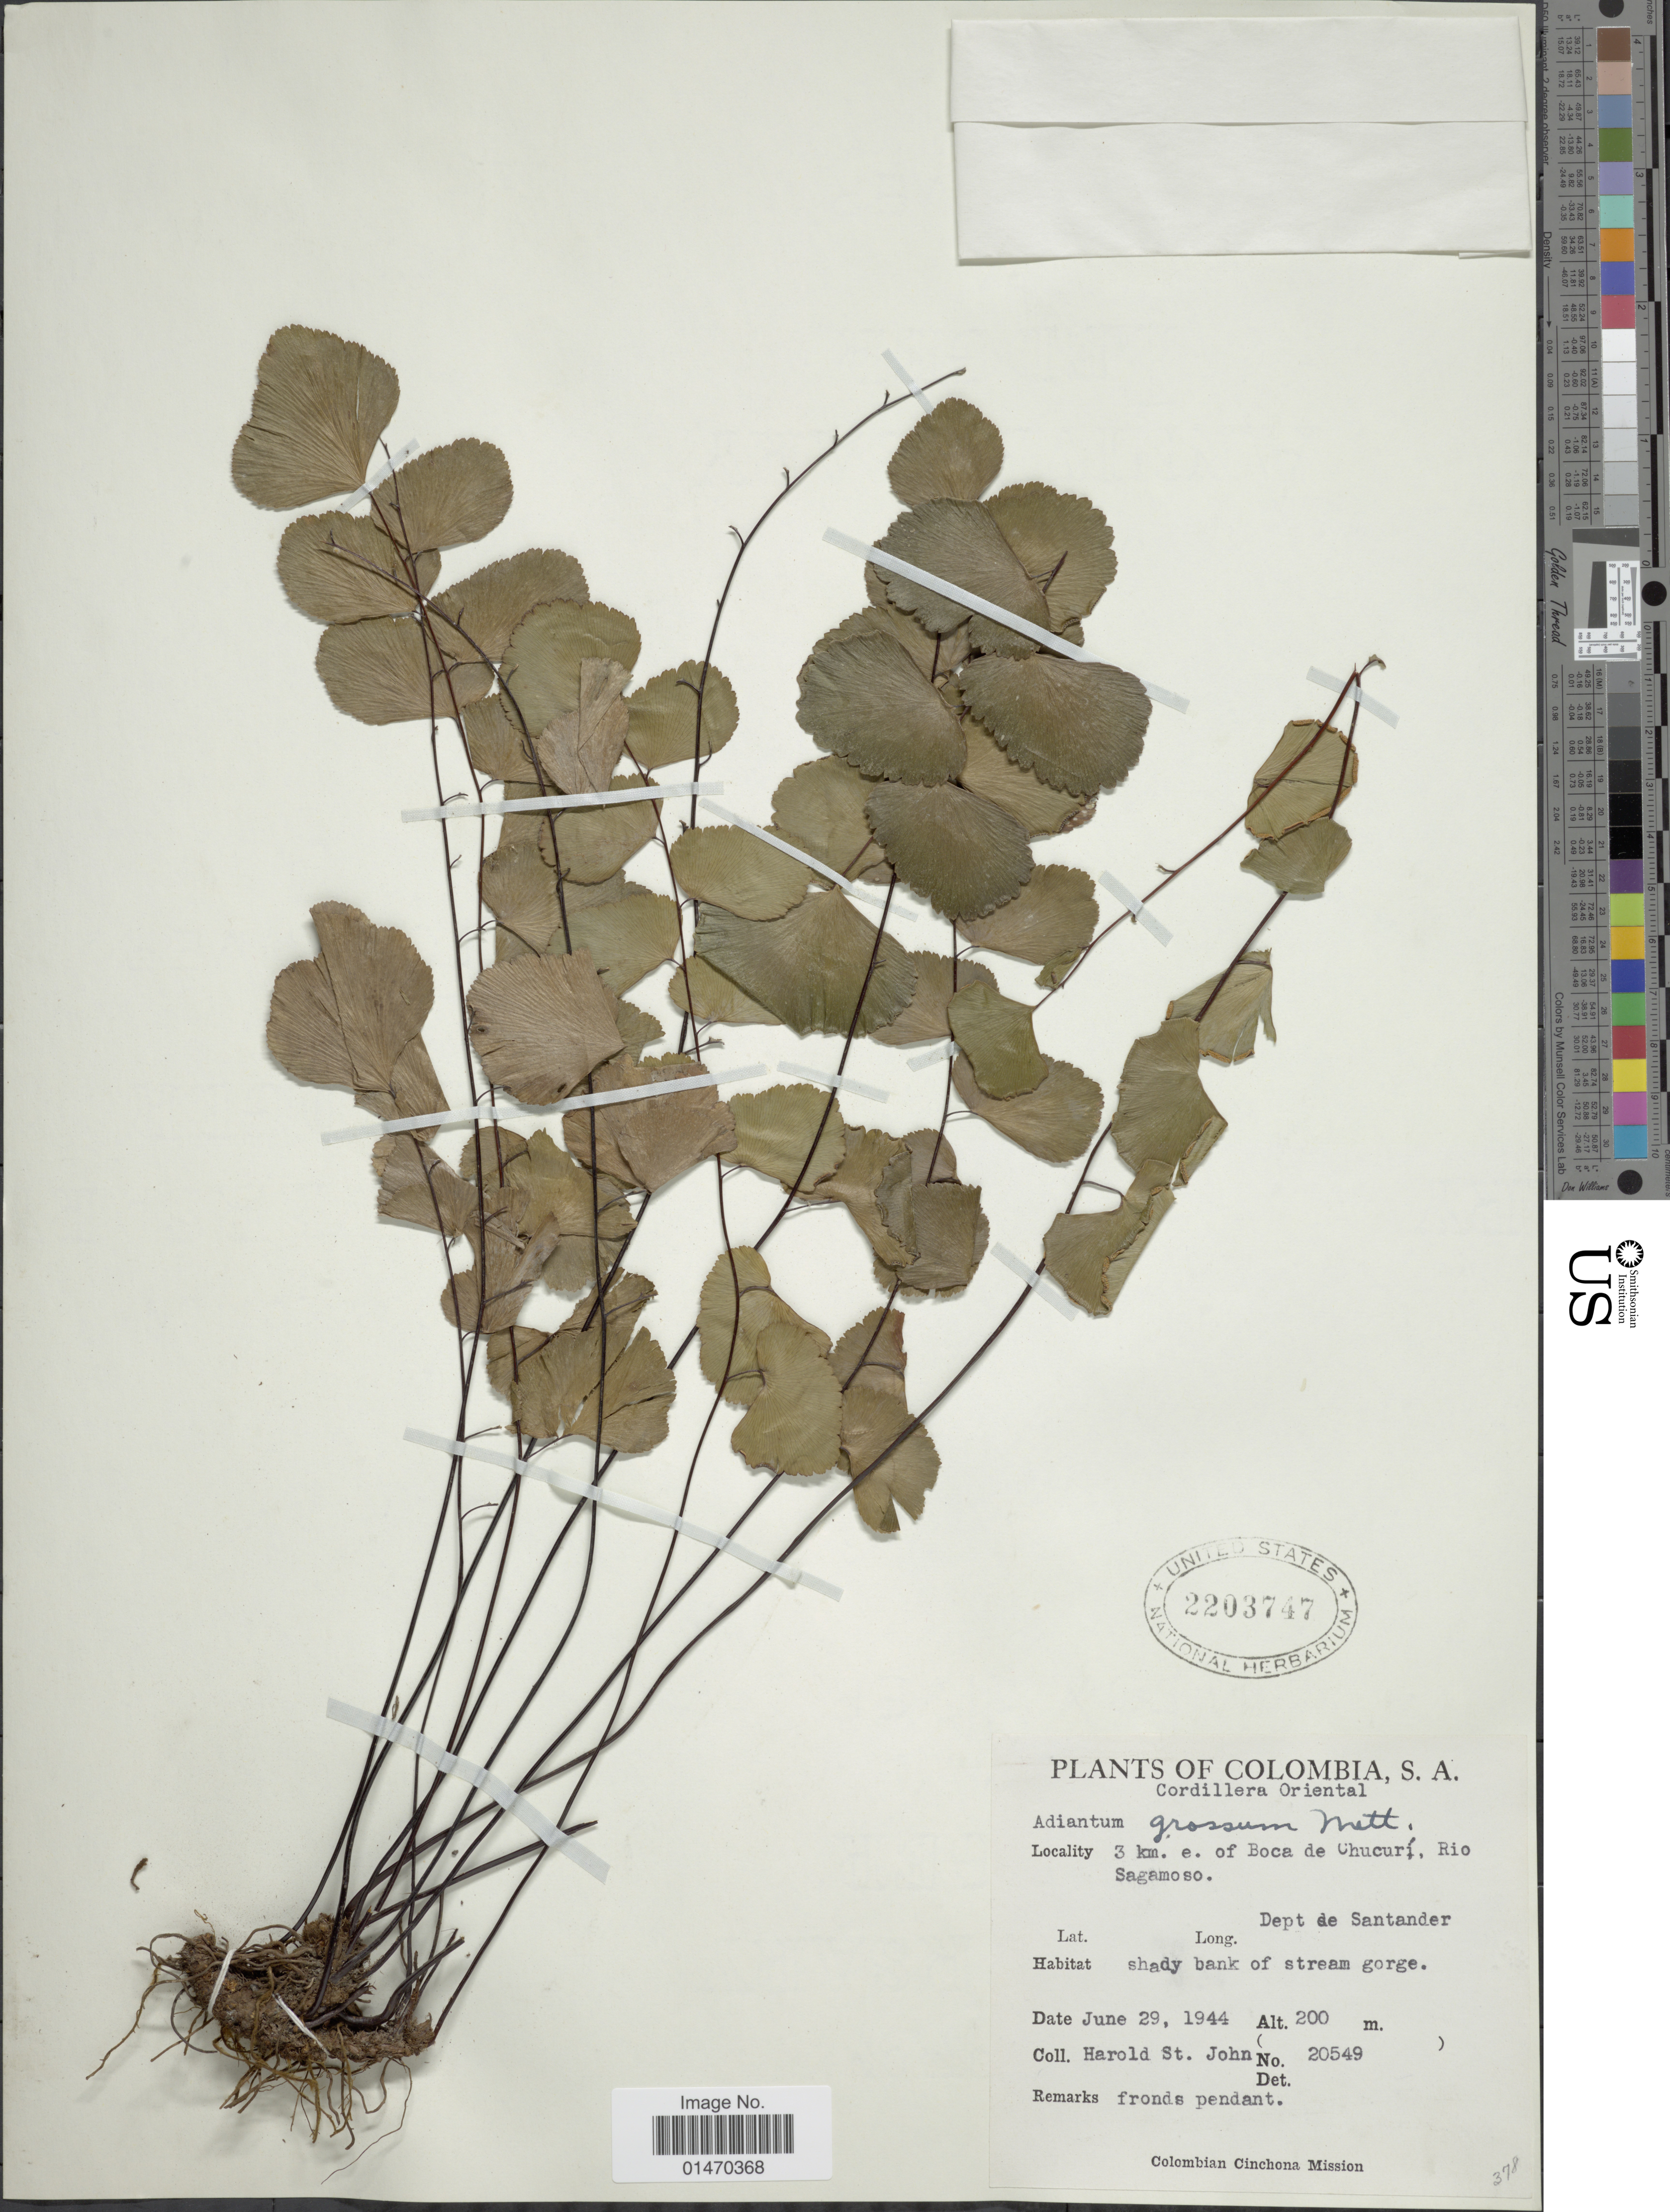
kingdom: Plantae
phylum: Tracheophyta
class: Polypodiopsida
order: Polypodiales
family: Pteridaceae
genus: Adiantum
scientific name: Adiantum grossum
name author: Mett.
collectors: H. St. John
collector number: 20549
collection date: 1944-06-29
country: Colombia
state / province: Santander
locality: Cordillera Oriental. 3 km. e. of Boca de Chucurí, Rio Sagamoso. Dept. de Santander.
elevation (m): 200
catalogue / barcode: US 2203747